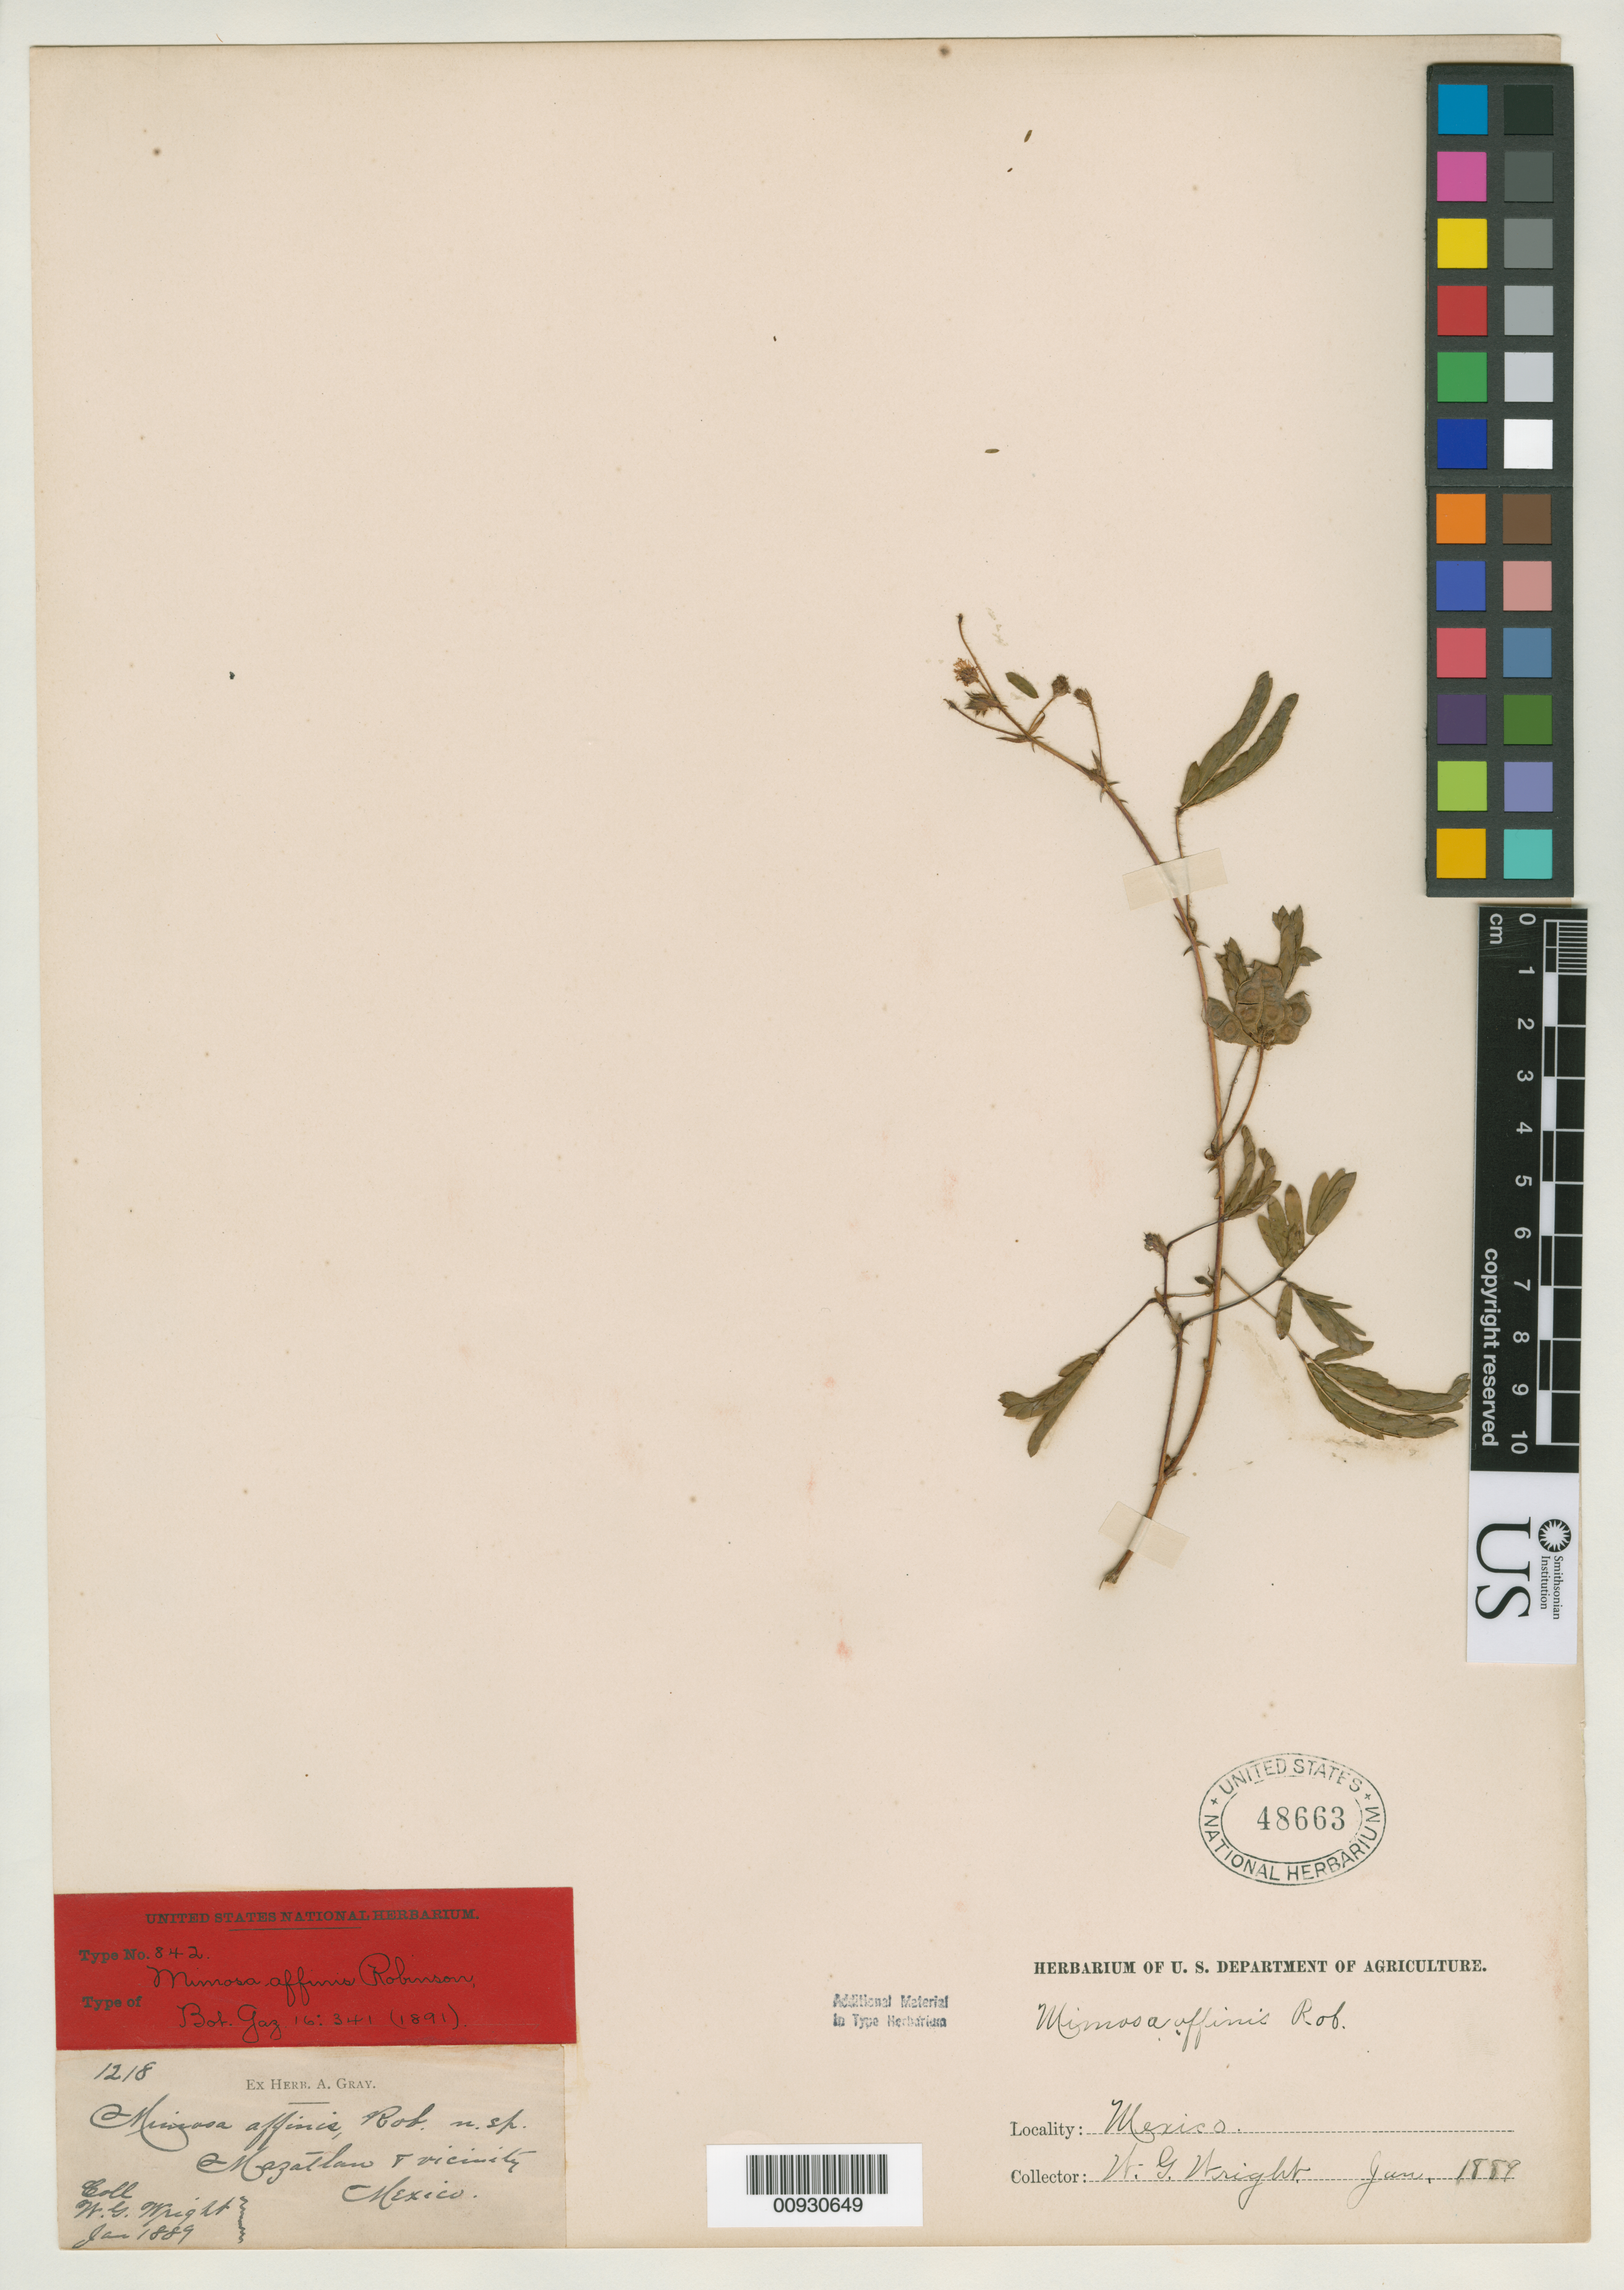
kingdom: Plantae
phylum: Tracheophyta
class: Magnoliopsida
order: Fabales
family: Fabaceae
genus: Mimosa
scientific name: Mimosa affinis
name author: B.L. Rob.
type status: Syntype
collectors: W. G. Wright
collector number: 1218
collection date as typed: Jan 1889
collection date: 1889-01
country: Mexico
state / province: Sinaloa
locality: Mazatlan and vicinity.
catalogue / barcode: US 48663